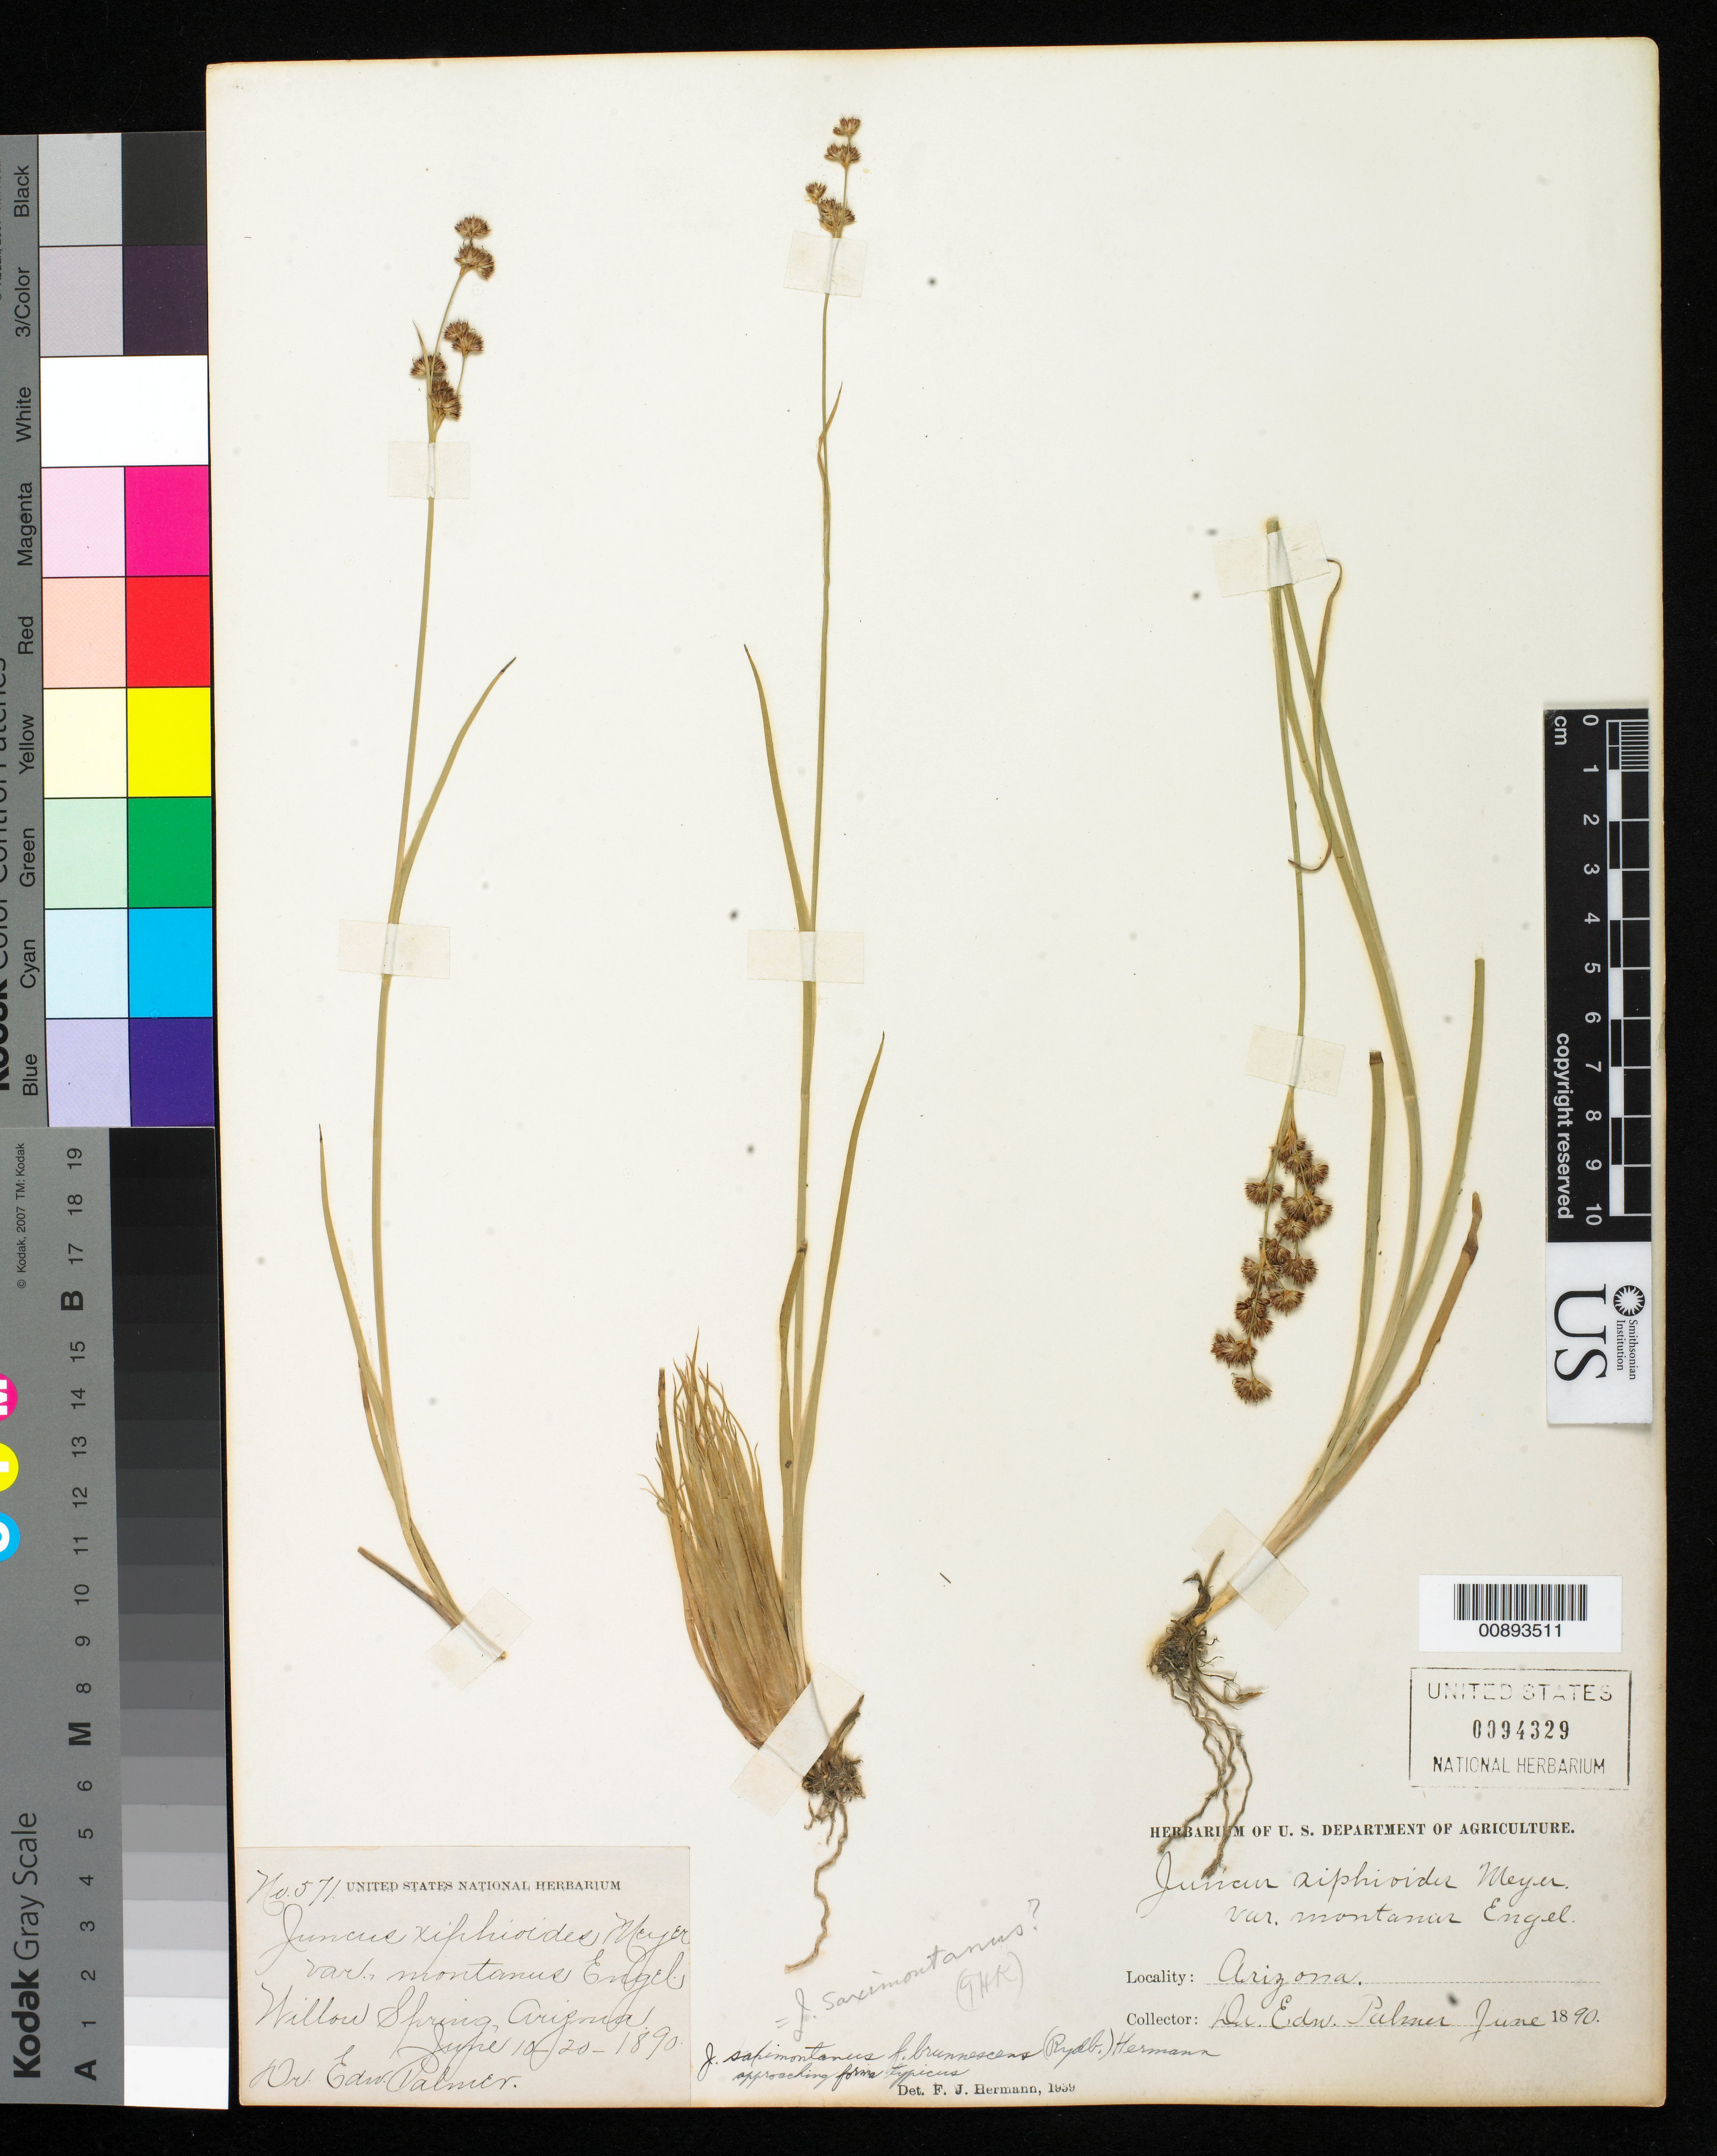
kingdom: Plantae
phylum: Tracheophyta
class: Liliopsida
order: Poales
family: Juncaceae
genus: Juncus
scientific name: Juncus saximontanus f. brunnescens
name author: (Rydb.) F.J. Herm.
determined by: Hermann, F. J.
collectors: E. Palmer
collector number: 571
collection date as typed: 10 Jun 1890 to 20 Jun 1890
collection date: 1890-06-10/1890-06-20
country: United States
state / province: Arizona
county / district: Coconino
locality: Willow Spring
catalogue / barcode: US 94329